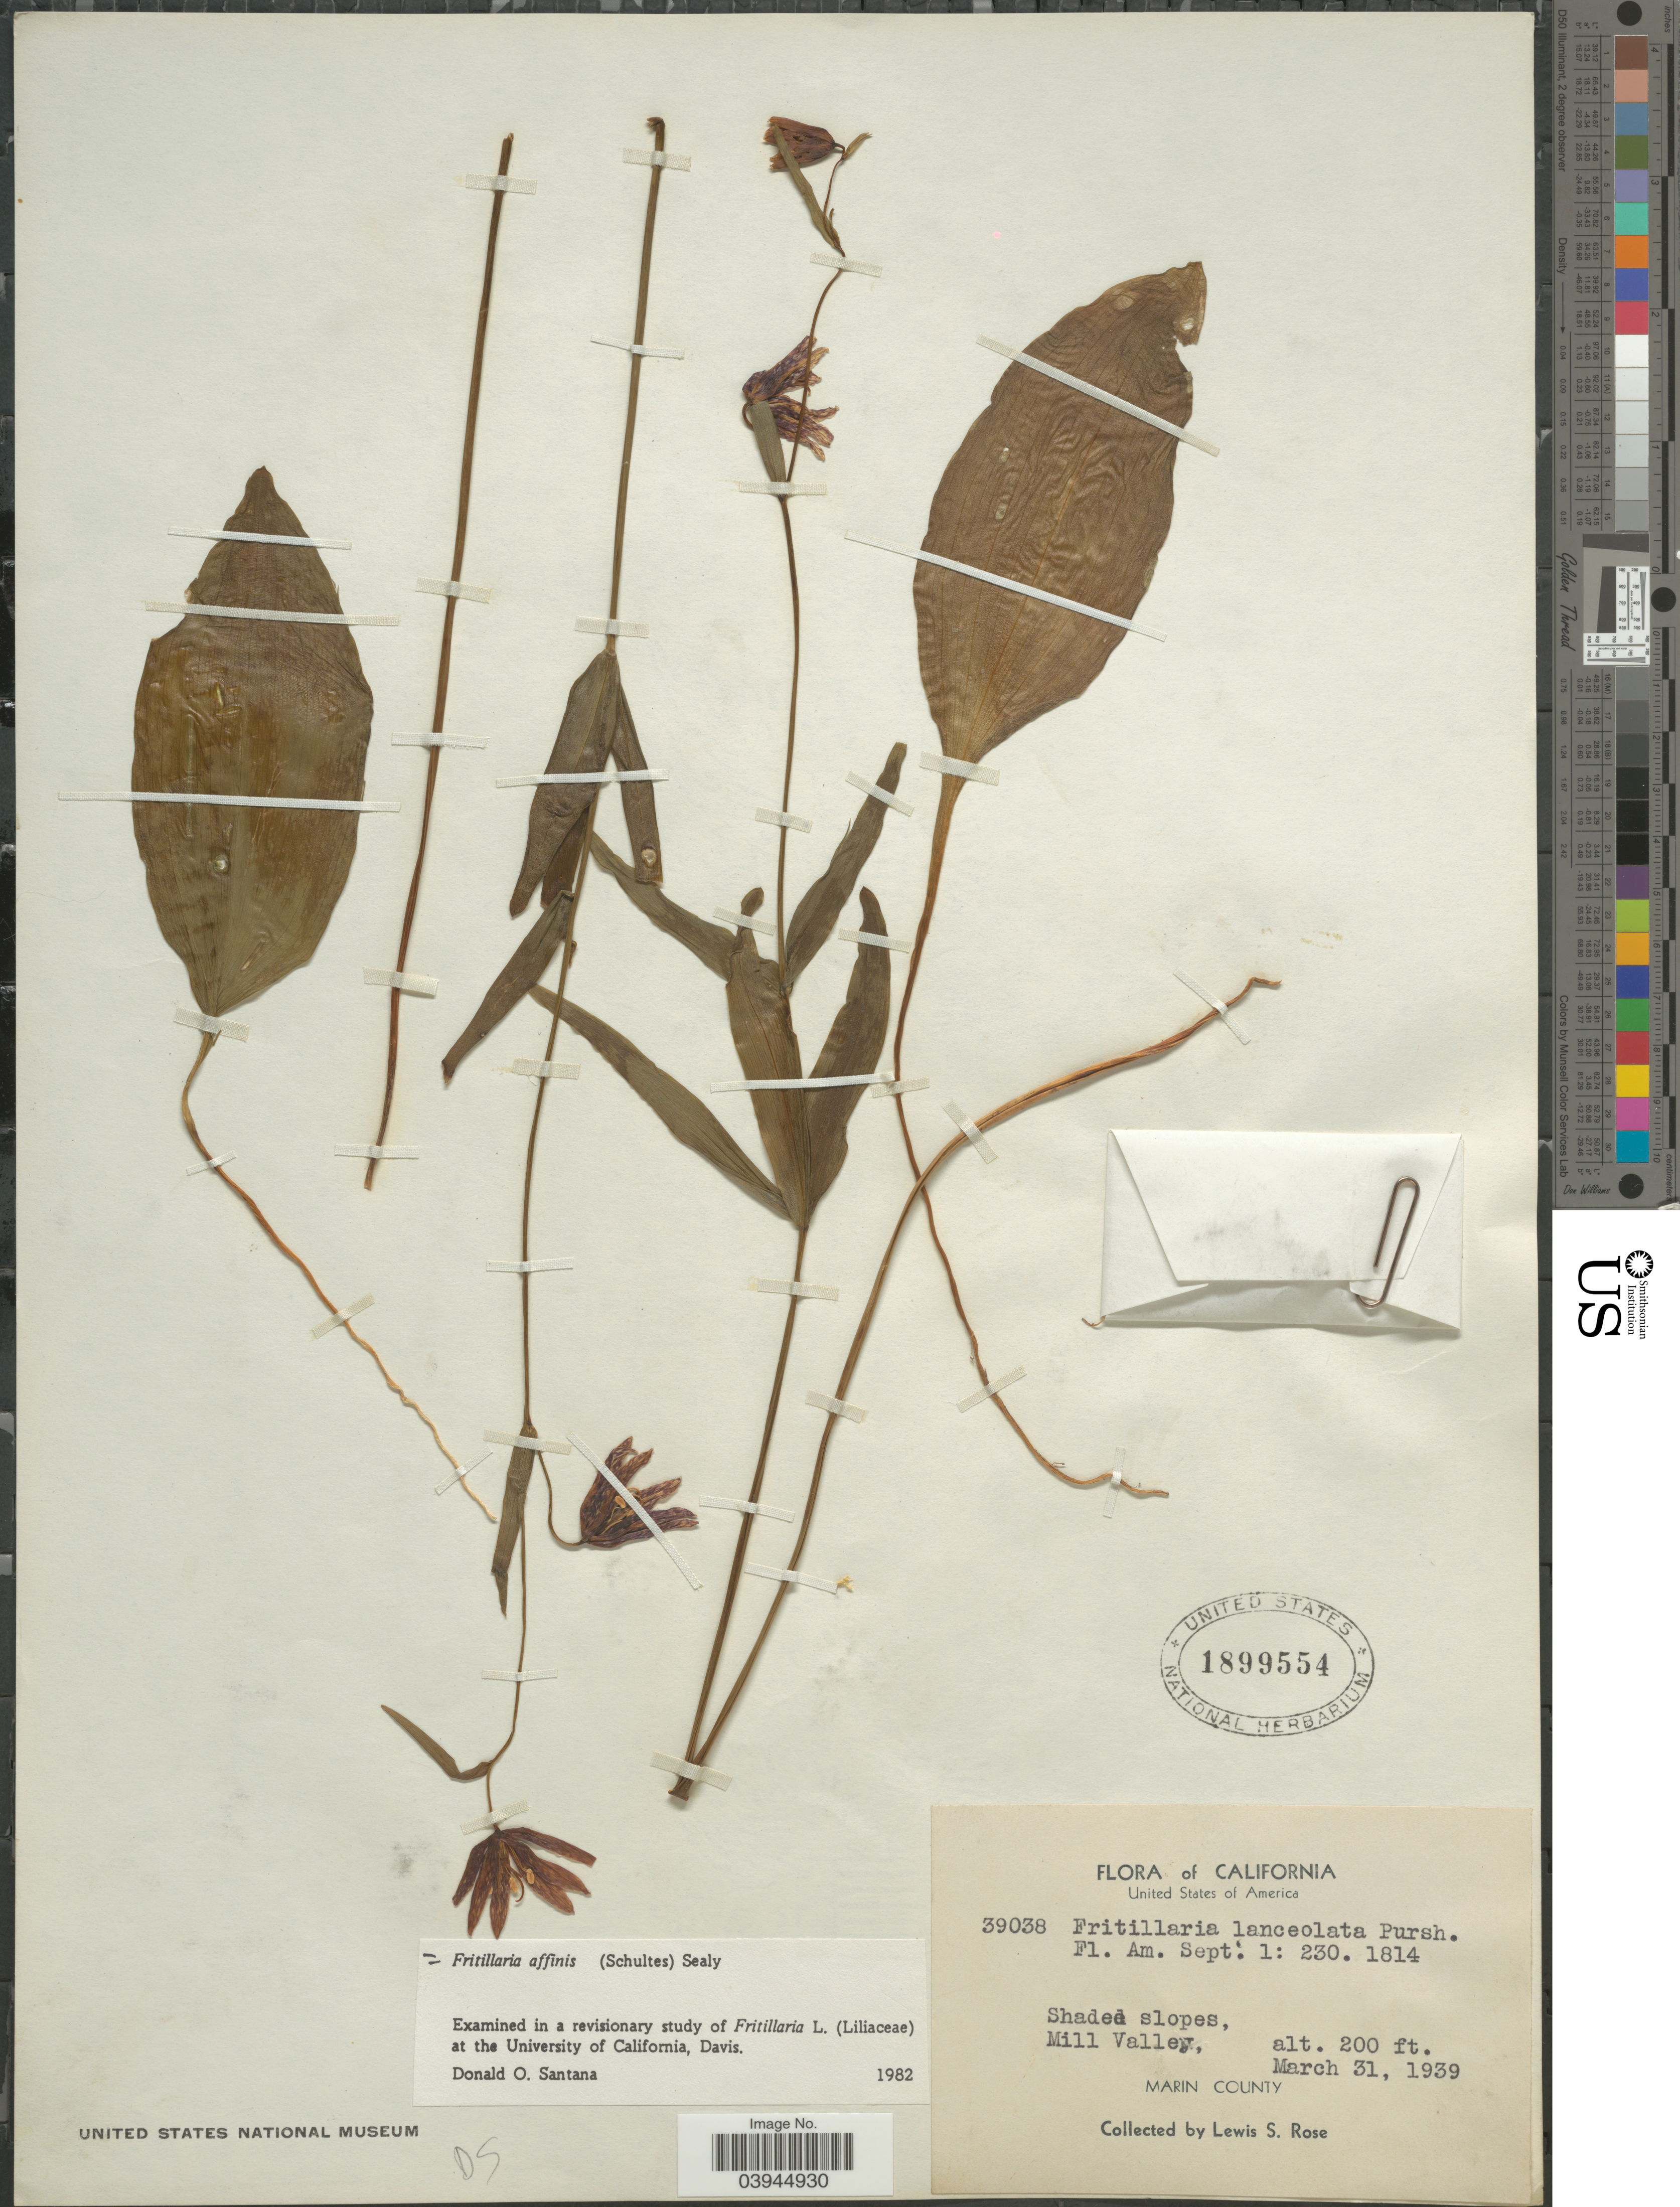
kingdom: Plantae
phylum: Tracheophyta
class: Liliopsida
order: Liliales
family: Liliaceae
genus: Fritillaria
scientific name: Fritillaria affinis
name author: (Schult. & Schult. f.) Sealy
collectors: L. S. Rose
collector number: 39038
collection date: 1939-03-31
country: United States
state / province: California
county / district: Marin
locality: Shaded slopes, Mill Valley, Marin County.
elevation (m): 61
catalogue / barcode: US 1899554